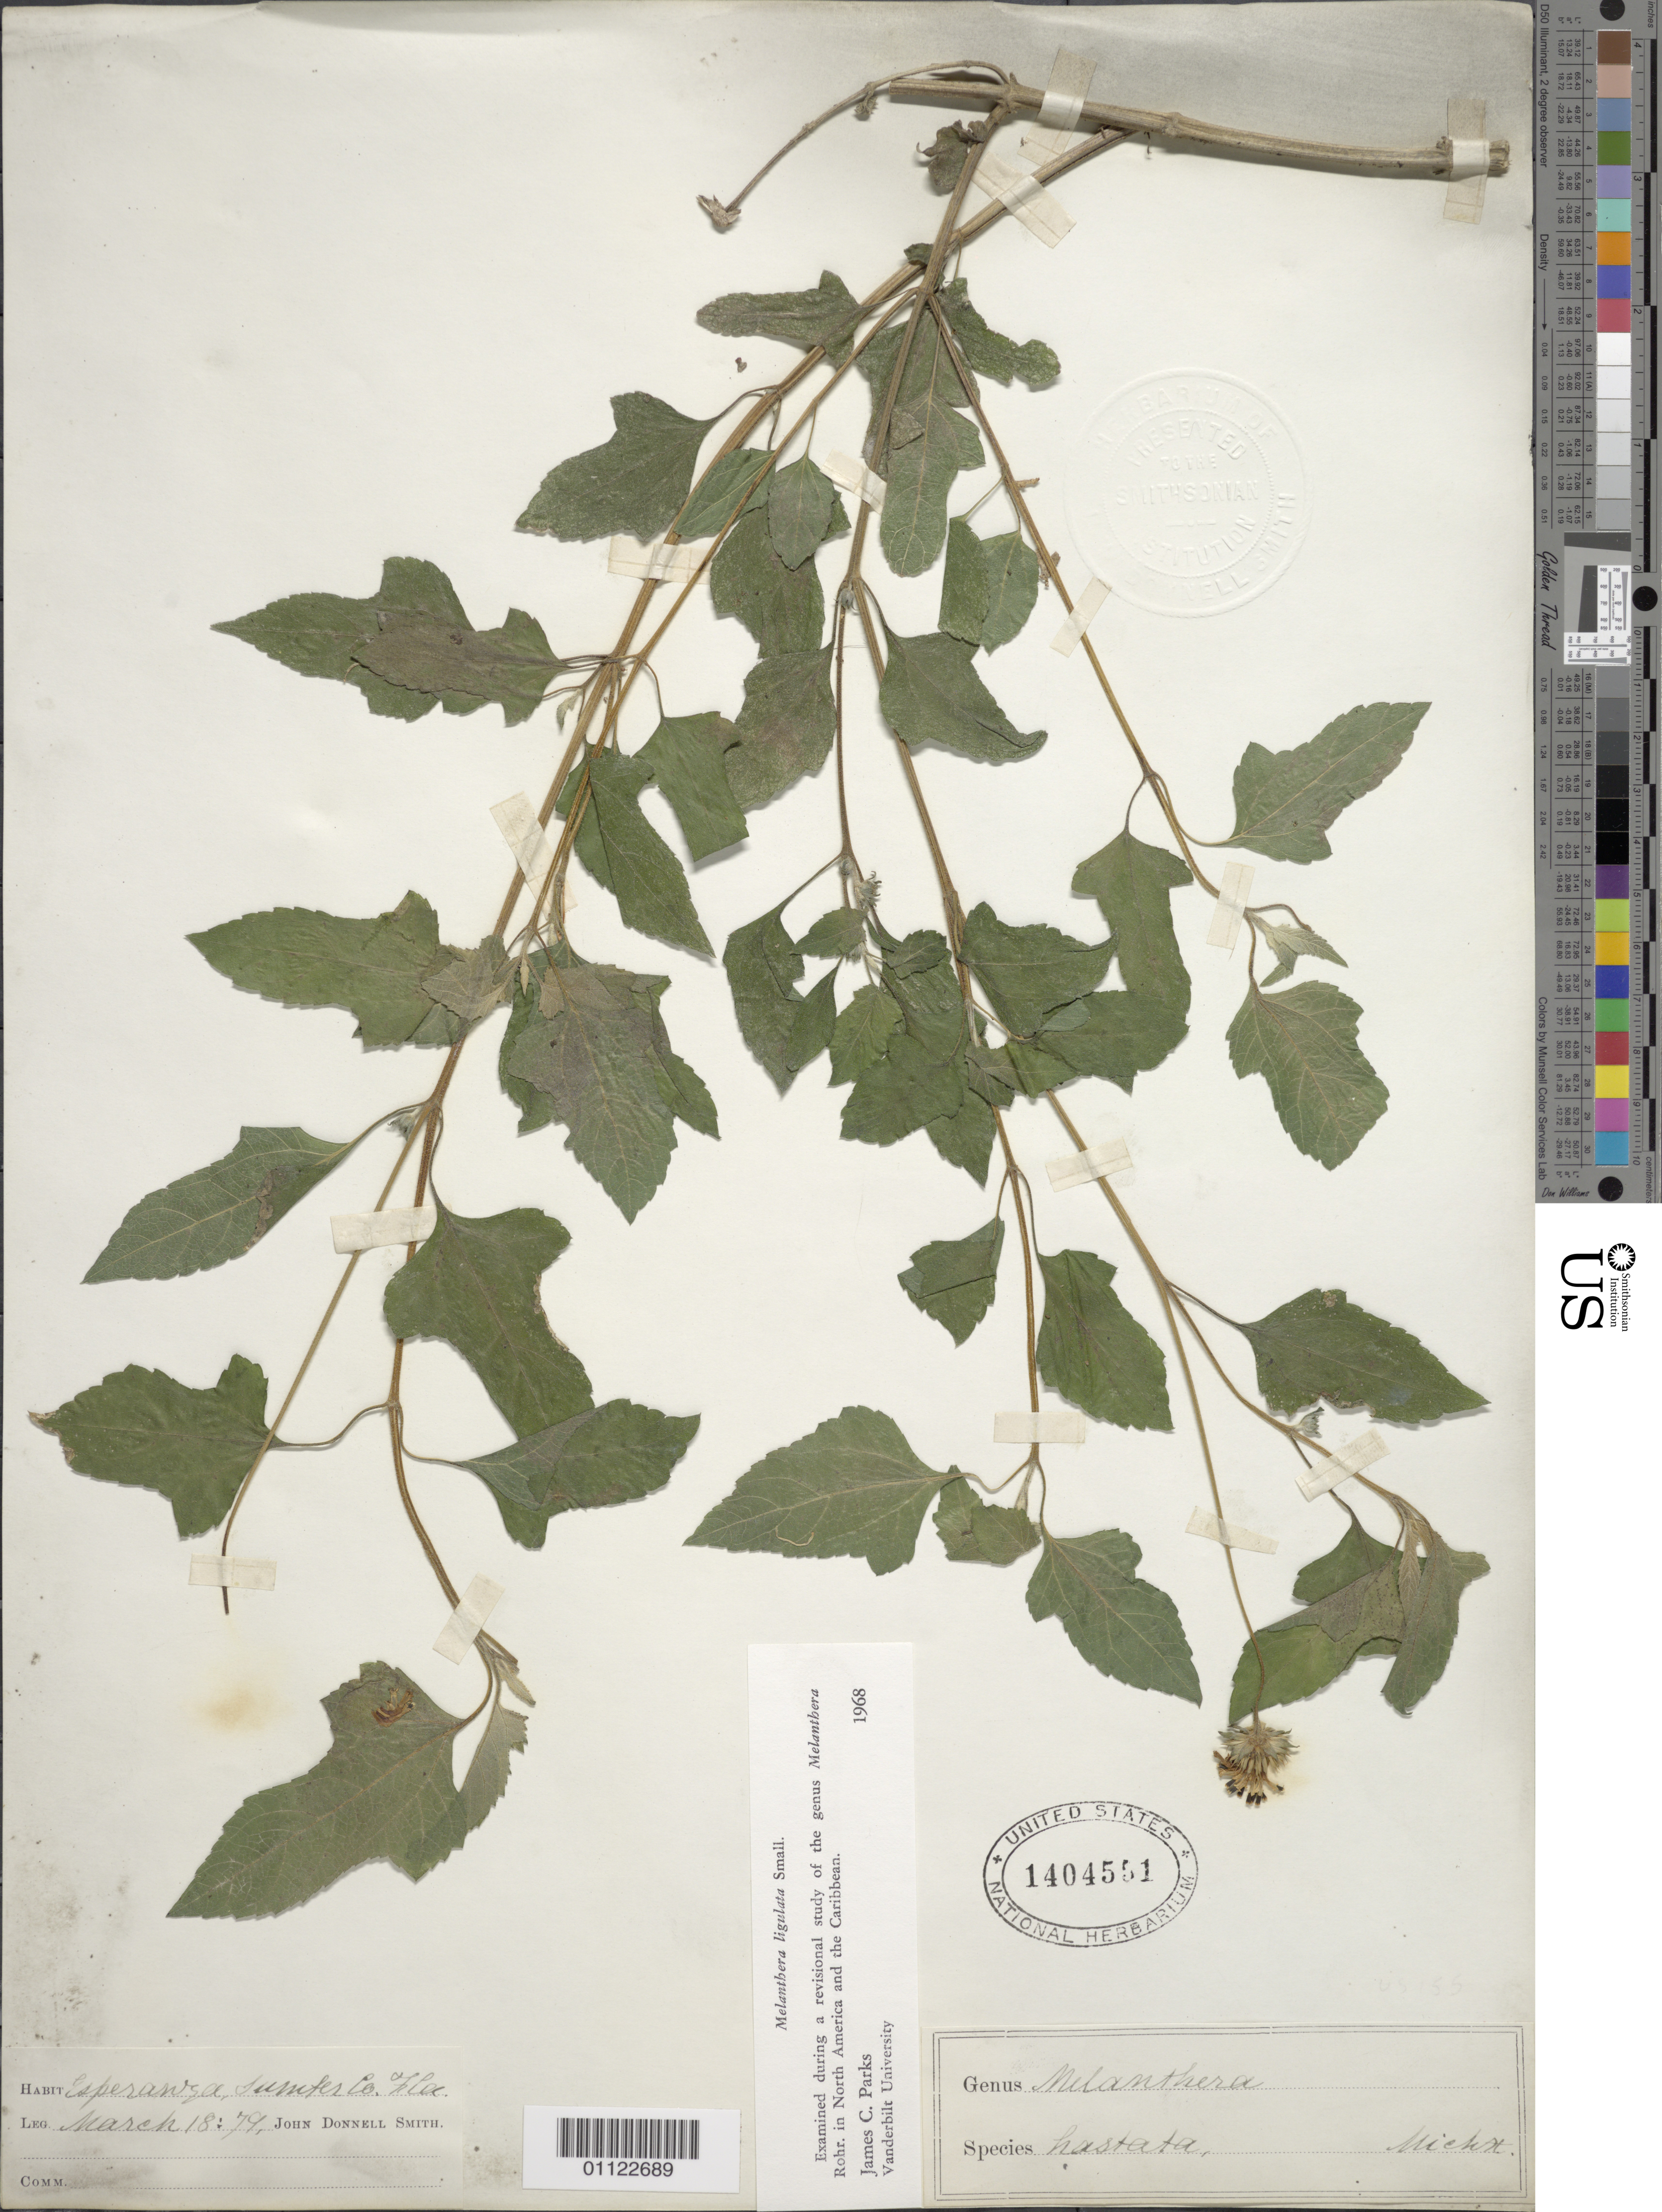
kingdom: Plantae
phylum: Tracheophyta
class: Magnoliopsida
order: Asterales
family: Asteraceae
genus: Melanthera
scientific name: Melanthera ligulata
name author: Small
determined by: Parks, J. C.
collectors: J. D. Smith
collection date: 1979-03-18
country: United States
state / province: Florida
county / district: Sumter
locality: Esperanza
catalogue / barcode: US 1404551